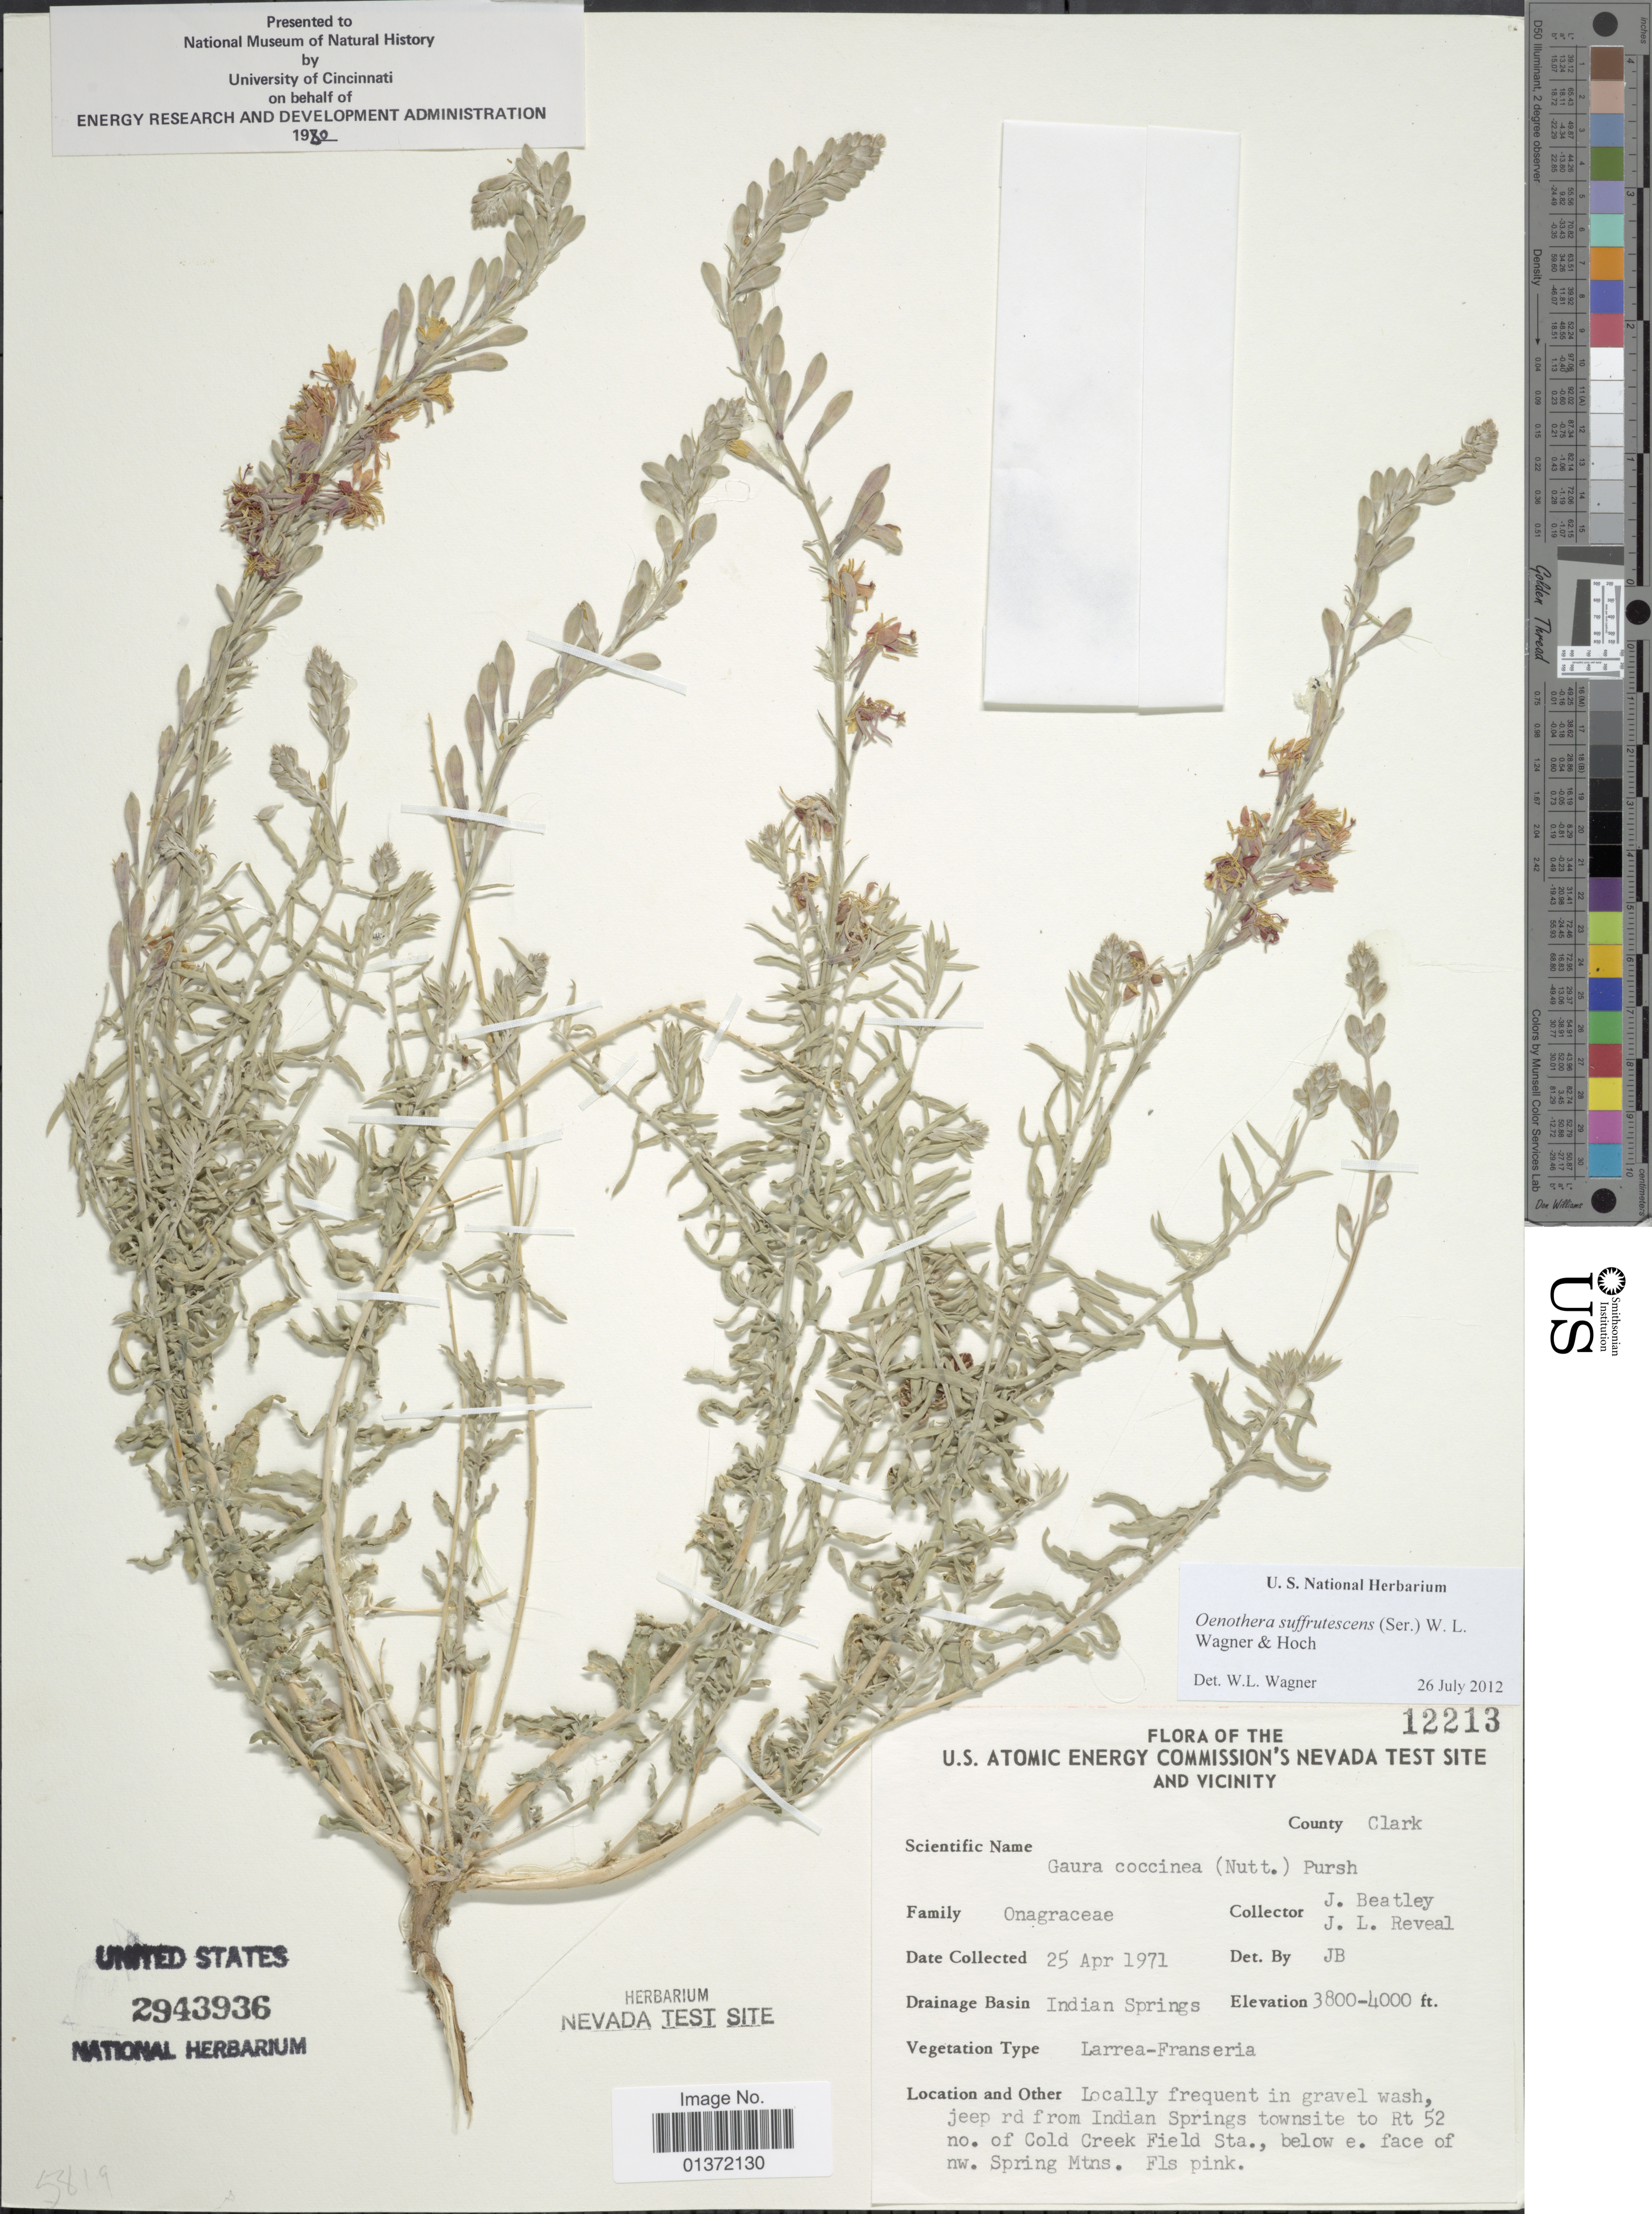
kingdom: Plantae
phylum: Tracheophyta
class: Magnoliopsida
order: Myrtales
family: Onagraceae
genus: Oenothera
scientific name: Oenothera suffrutescens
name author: (Ser.) W.L. Wagner & Hoch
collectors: J. C. Beatley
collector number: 12213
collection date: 1971-04-25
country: United States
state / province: Nevada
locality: U.S. Atomic energy commisssion's Nevada Test Site and vicinity, county Clark, jeep rd from Indian Springs townsite to Rt. 52 no. of Cold Creek Field Sta., below a face of nw. Spring Mtns.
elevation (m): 1158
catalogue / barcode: US 2943936